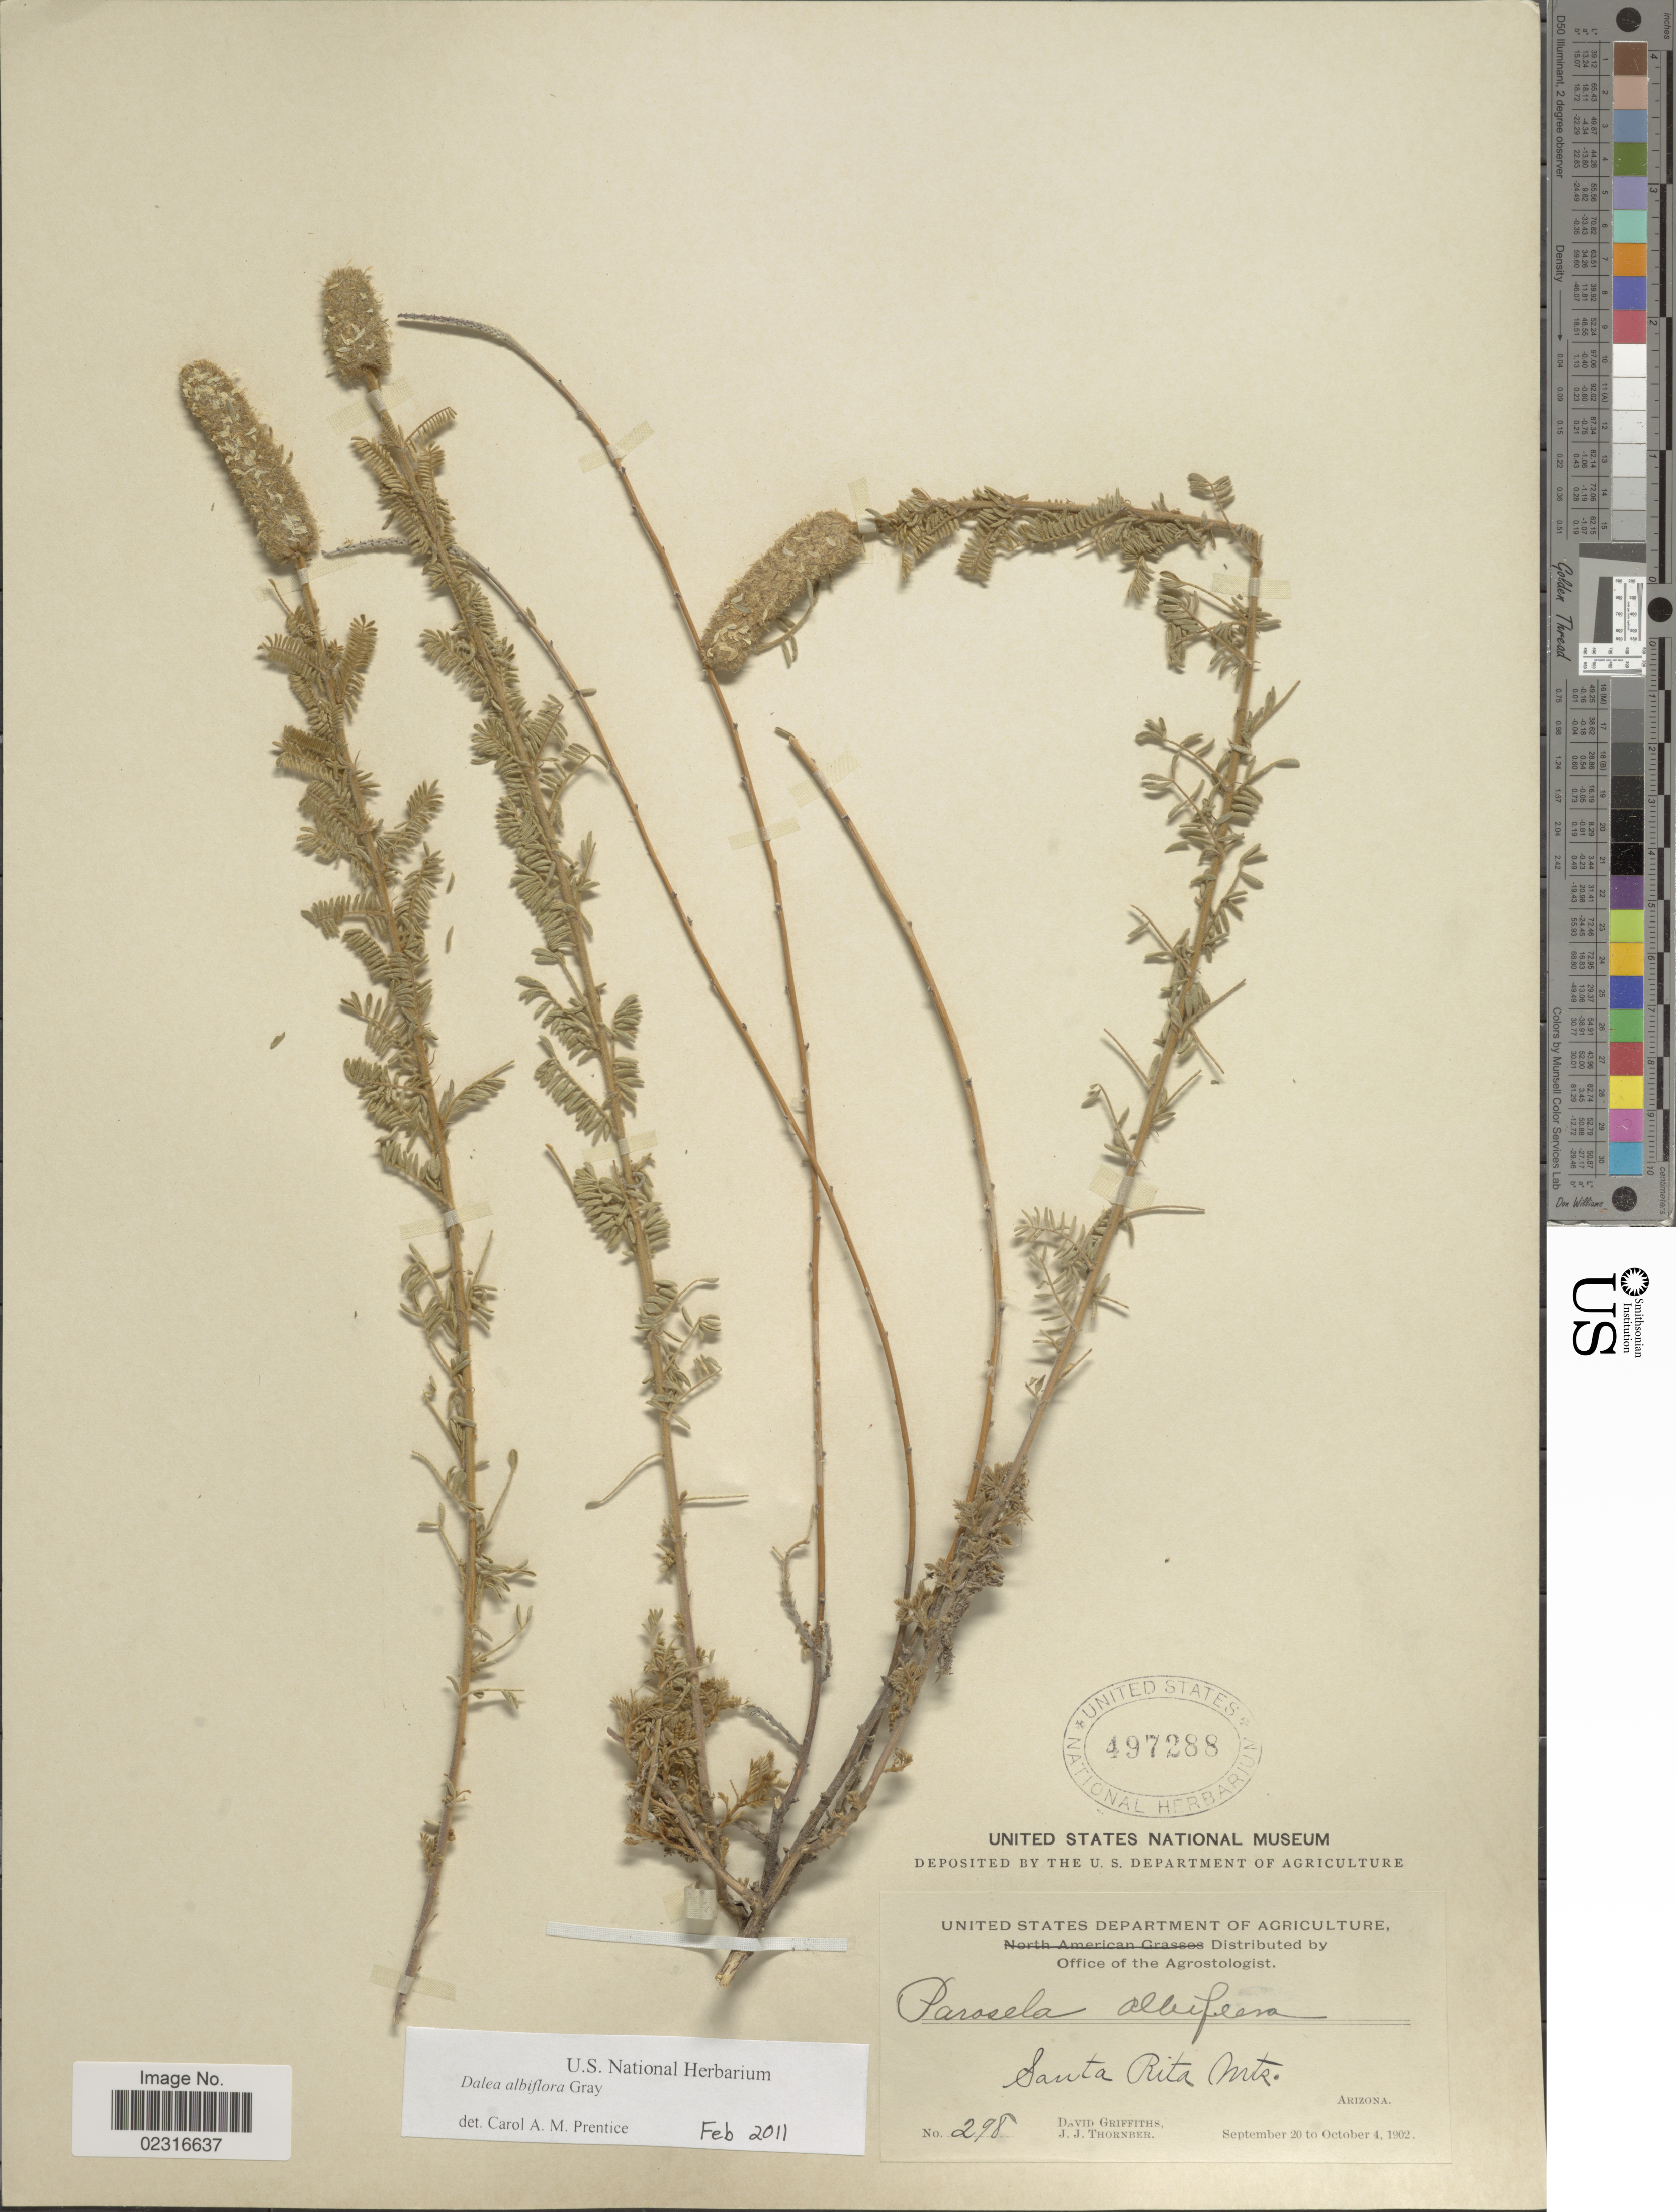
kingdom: Plantae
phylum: Tracheophyta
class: Magnoliopsida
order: Fabales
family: Fabaceae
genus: Dalea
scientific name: Dalea albiflora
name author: A. Gray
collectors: D. Griffiths & J. Thornber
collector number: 298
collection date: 1902-09-20/1902-10-04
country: United States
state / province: Arizona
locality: Santa Rita Mts.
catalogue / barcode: US 497288